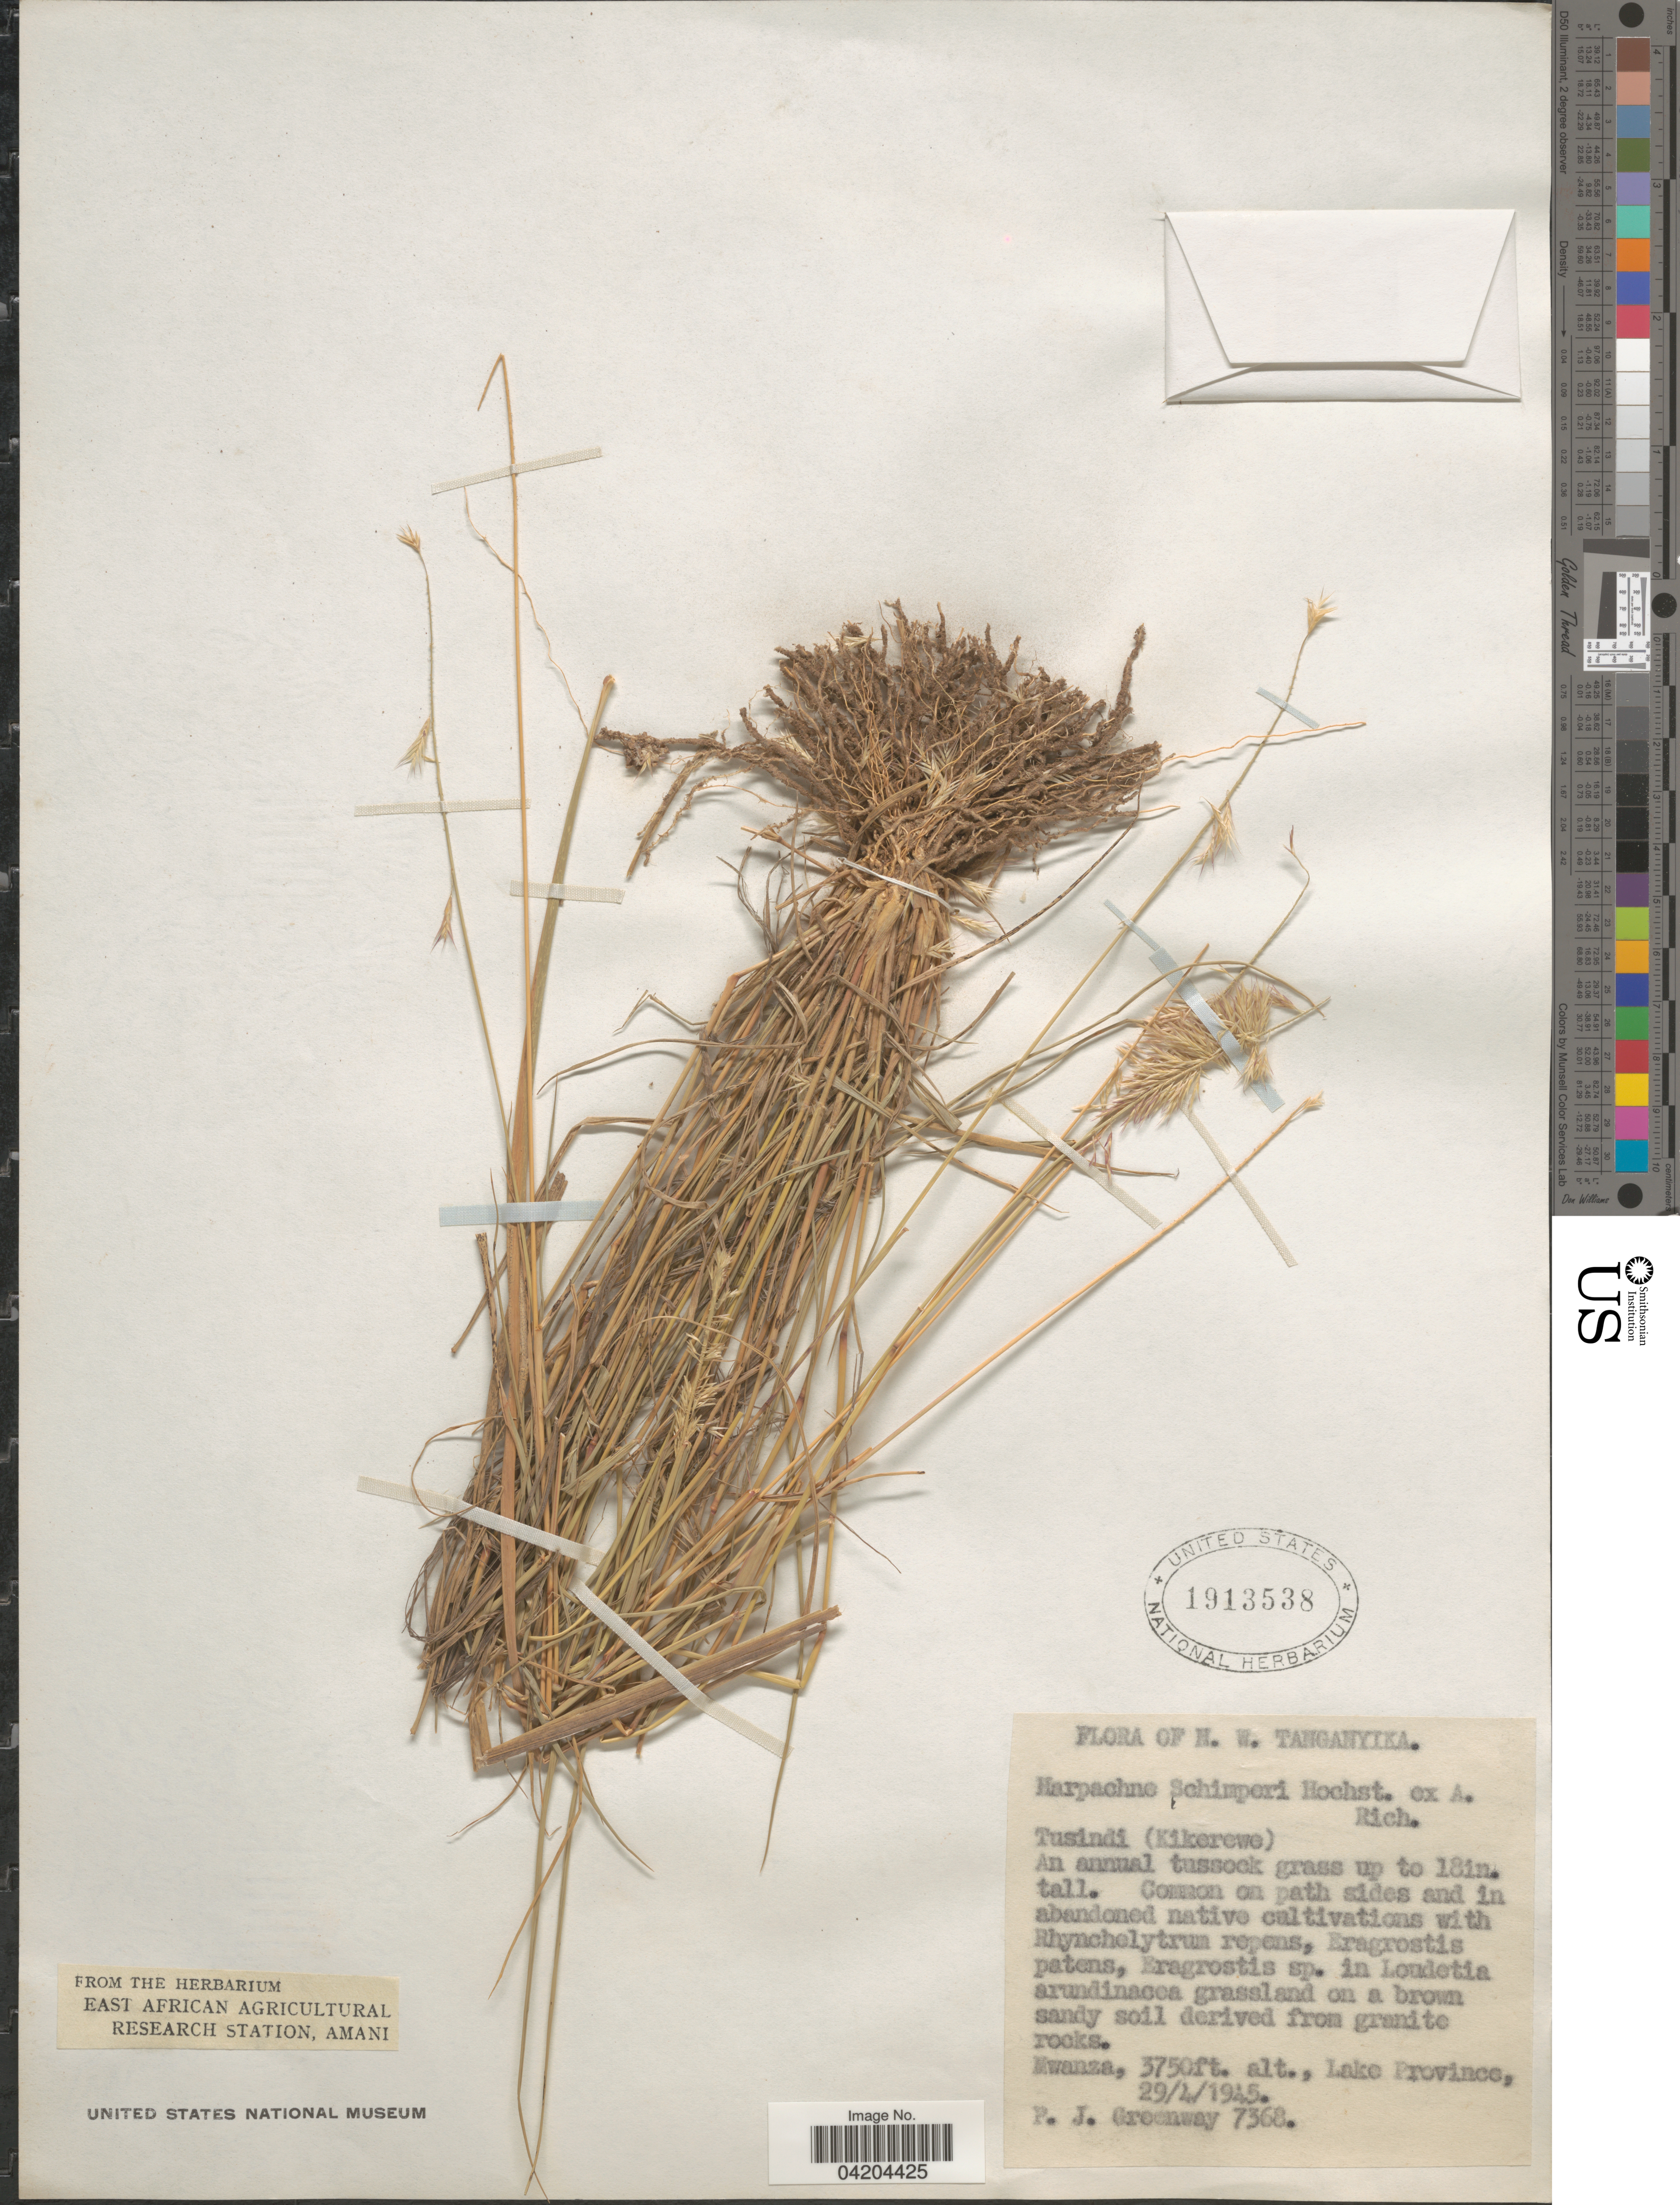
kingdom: Plantae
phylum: Tracheophyta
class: Liliopsida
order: Poales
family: Poaceae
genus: Eragrostis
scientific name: Eragrostis schimperi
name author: (A. Rich.) Benth.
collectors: P. J. Greenway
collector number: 7368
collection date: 1945-04-29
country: Tanzania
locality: N.W. Tanganyika. Mwanza, Lake Province.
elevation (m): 1143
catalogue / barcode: US 1913538